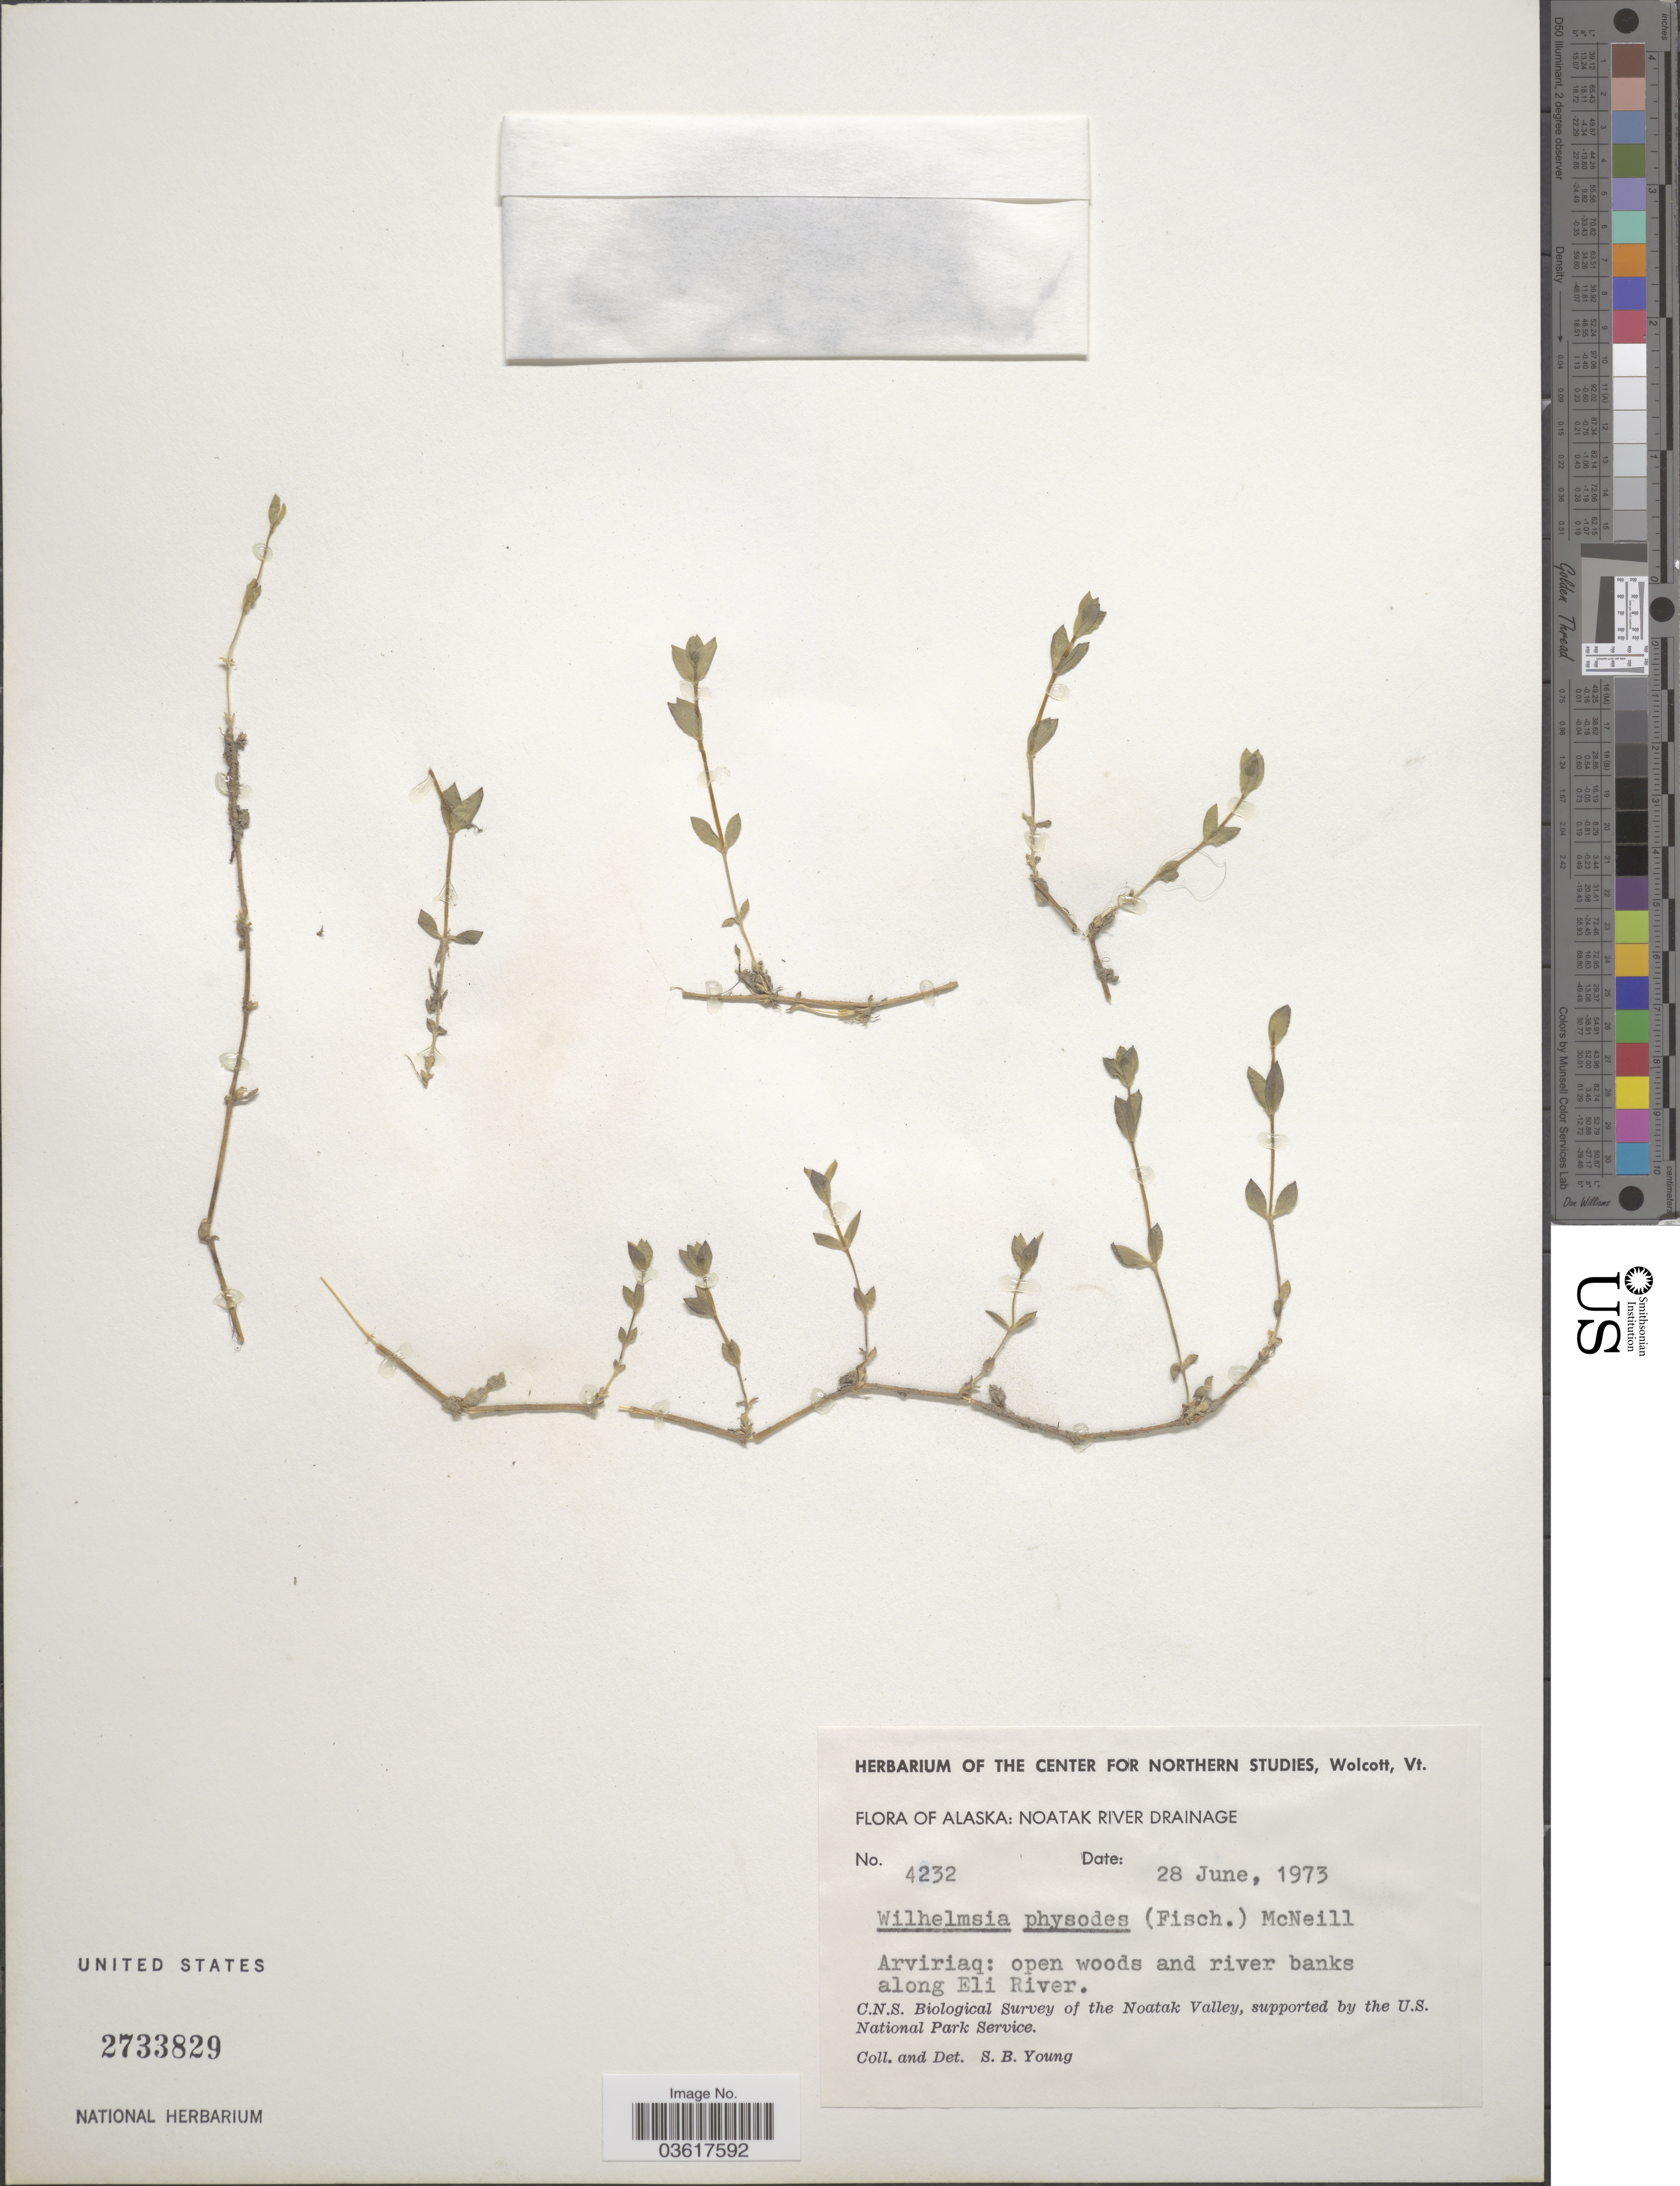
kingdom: Plantae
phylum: Tracheophyta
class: Magnoliopsida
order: Caryophyllales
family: Caryophyllaceae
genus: Wilhelmsia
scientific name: Wilhelmsia sp.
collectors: S. Young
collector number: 4232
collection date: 1973-06-28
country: United States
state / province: Alaska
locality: Noatak River Drainage. Arviriaq: open woods and river banks along Eli River.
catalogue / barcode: US 2733829